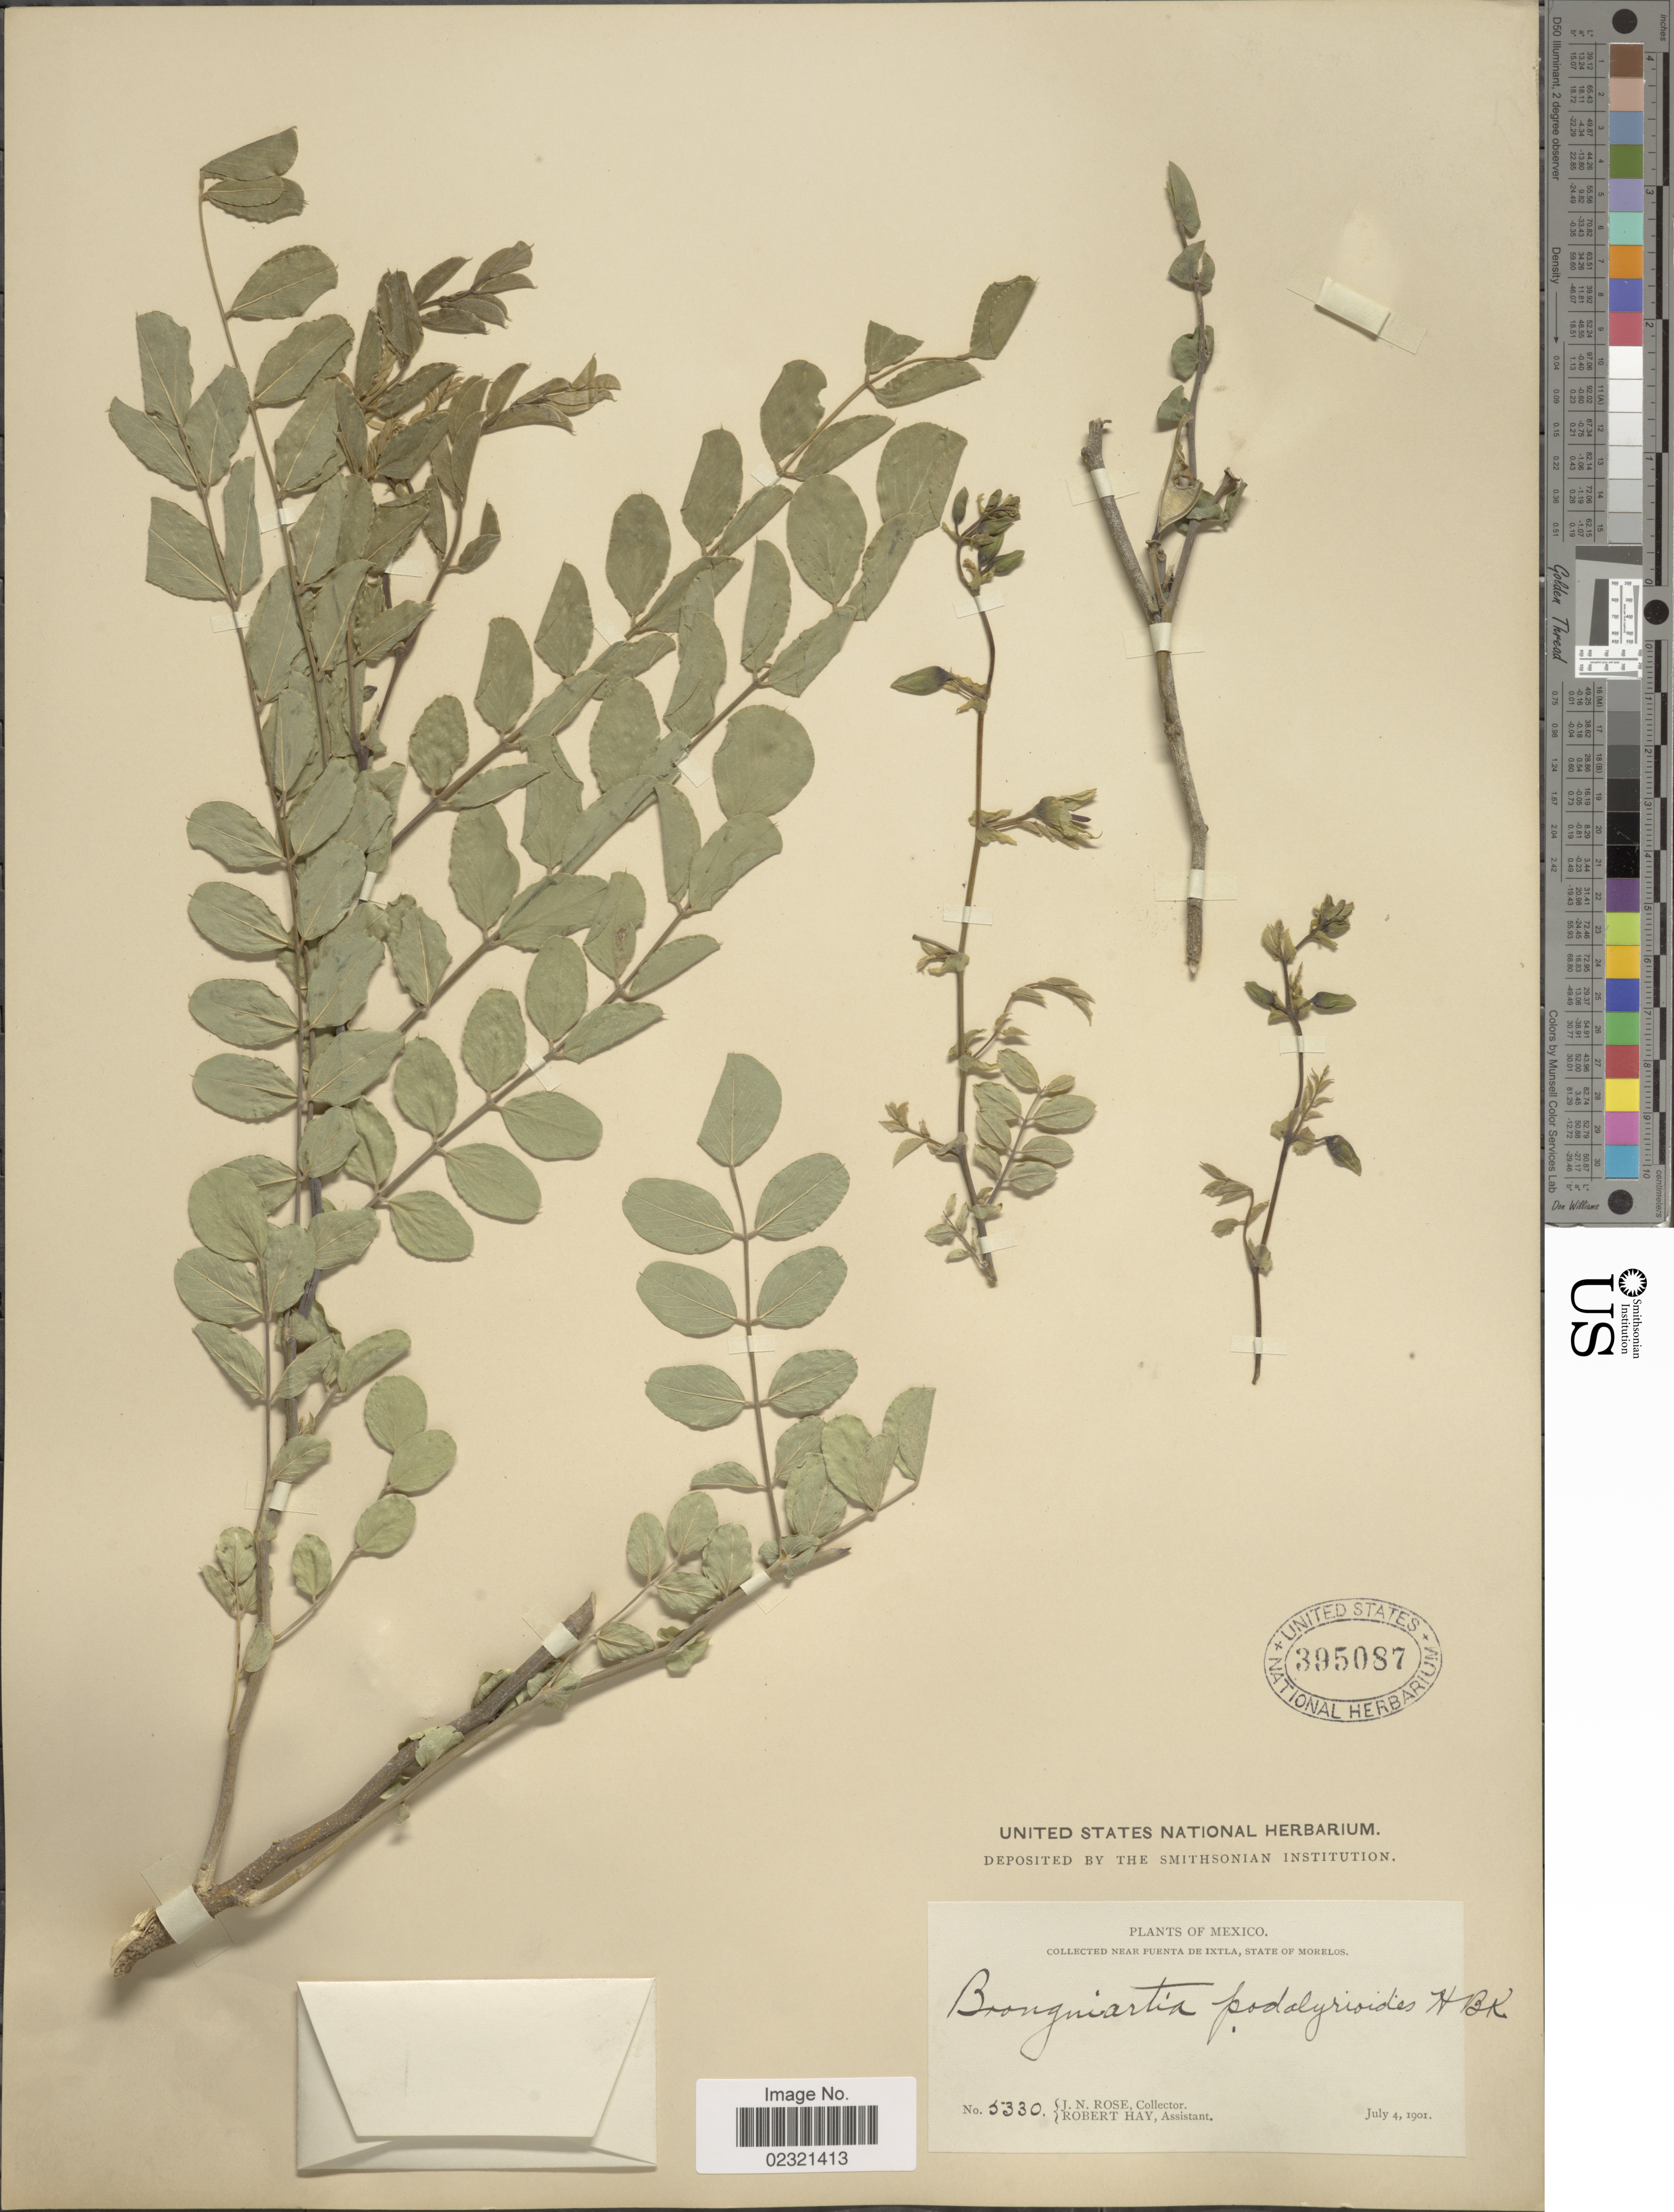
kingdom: Plantae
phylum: Tracheophyta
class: Magnoliopsida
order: Fabales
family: Fabaceae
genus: Brongniartia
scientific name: Brongniartia podalyrioides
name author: Kunth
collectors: J. N. Rose & R. H. Hay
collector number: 5330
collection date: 1901-07-04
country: Mexico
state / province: Morelos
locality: Near Puenta de Ixtla.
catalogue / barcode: US 395087